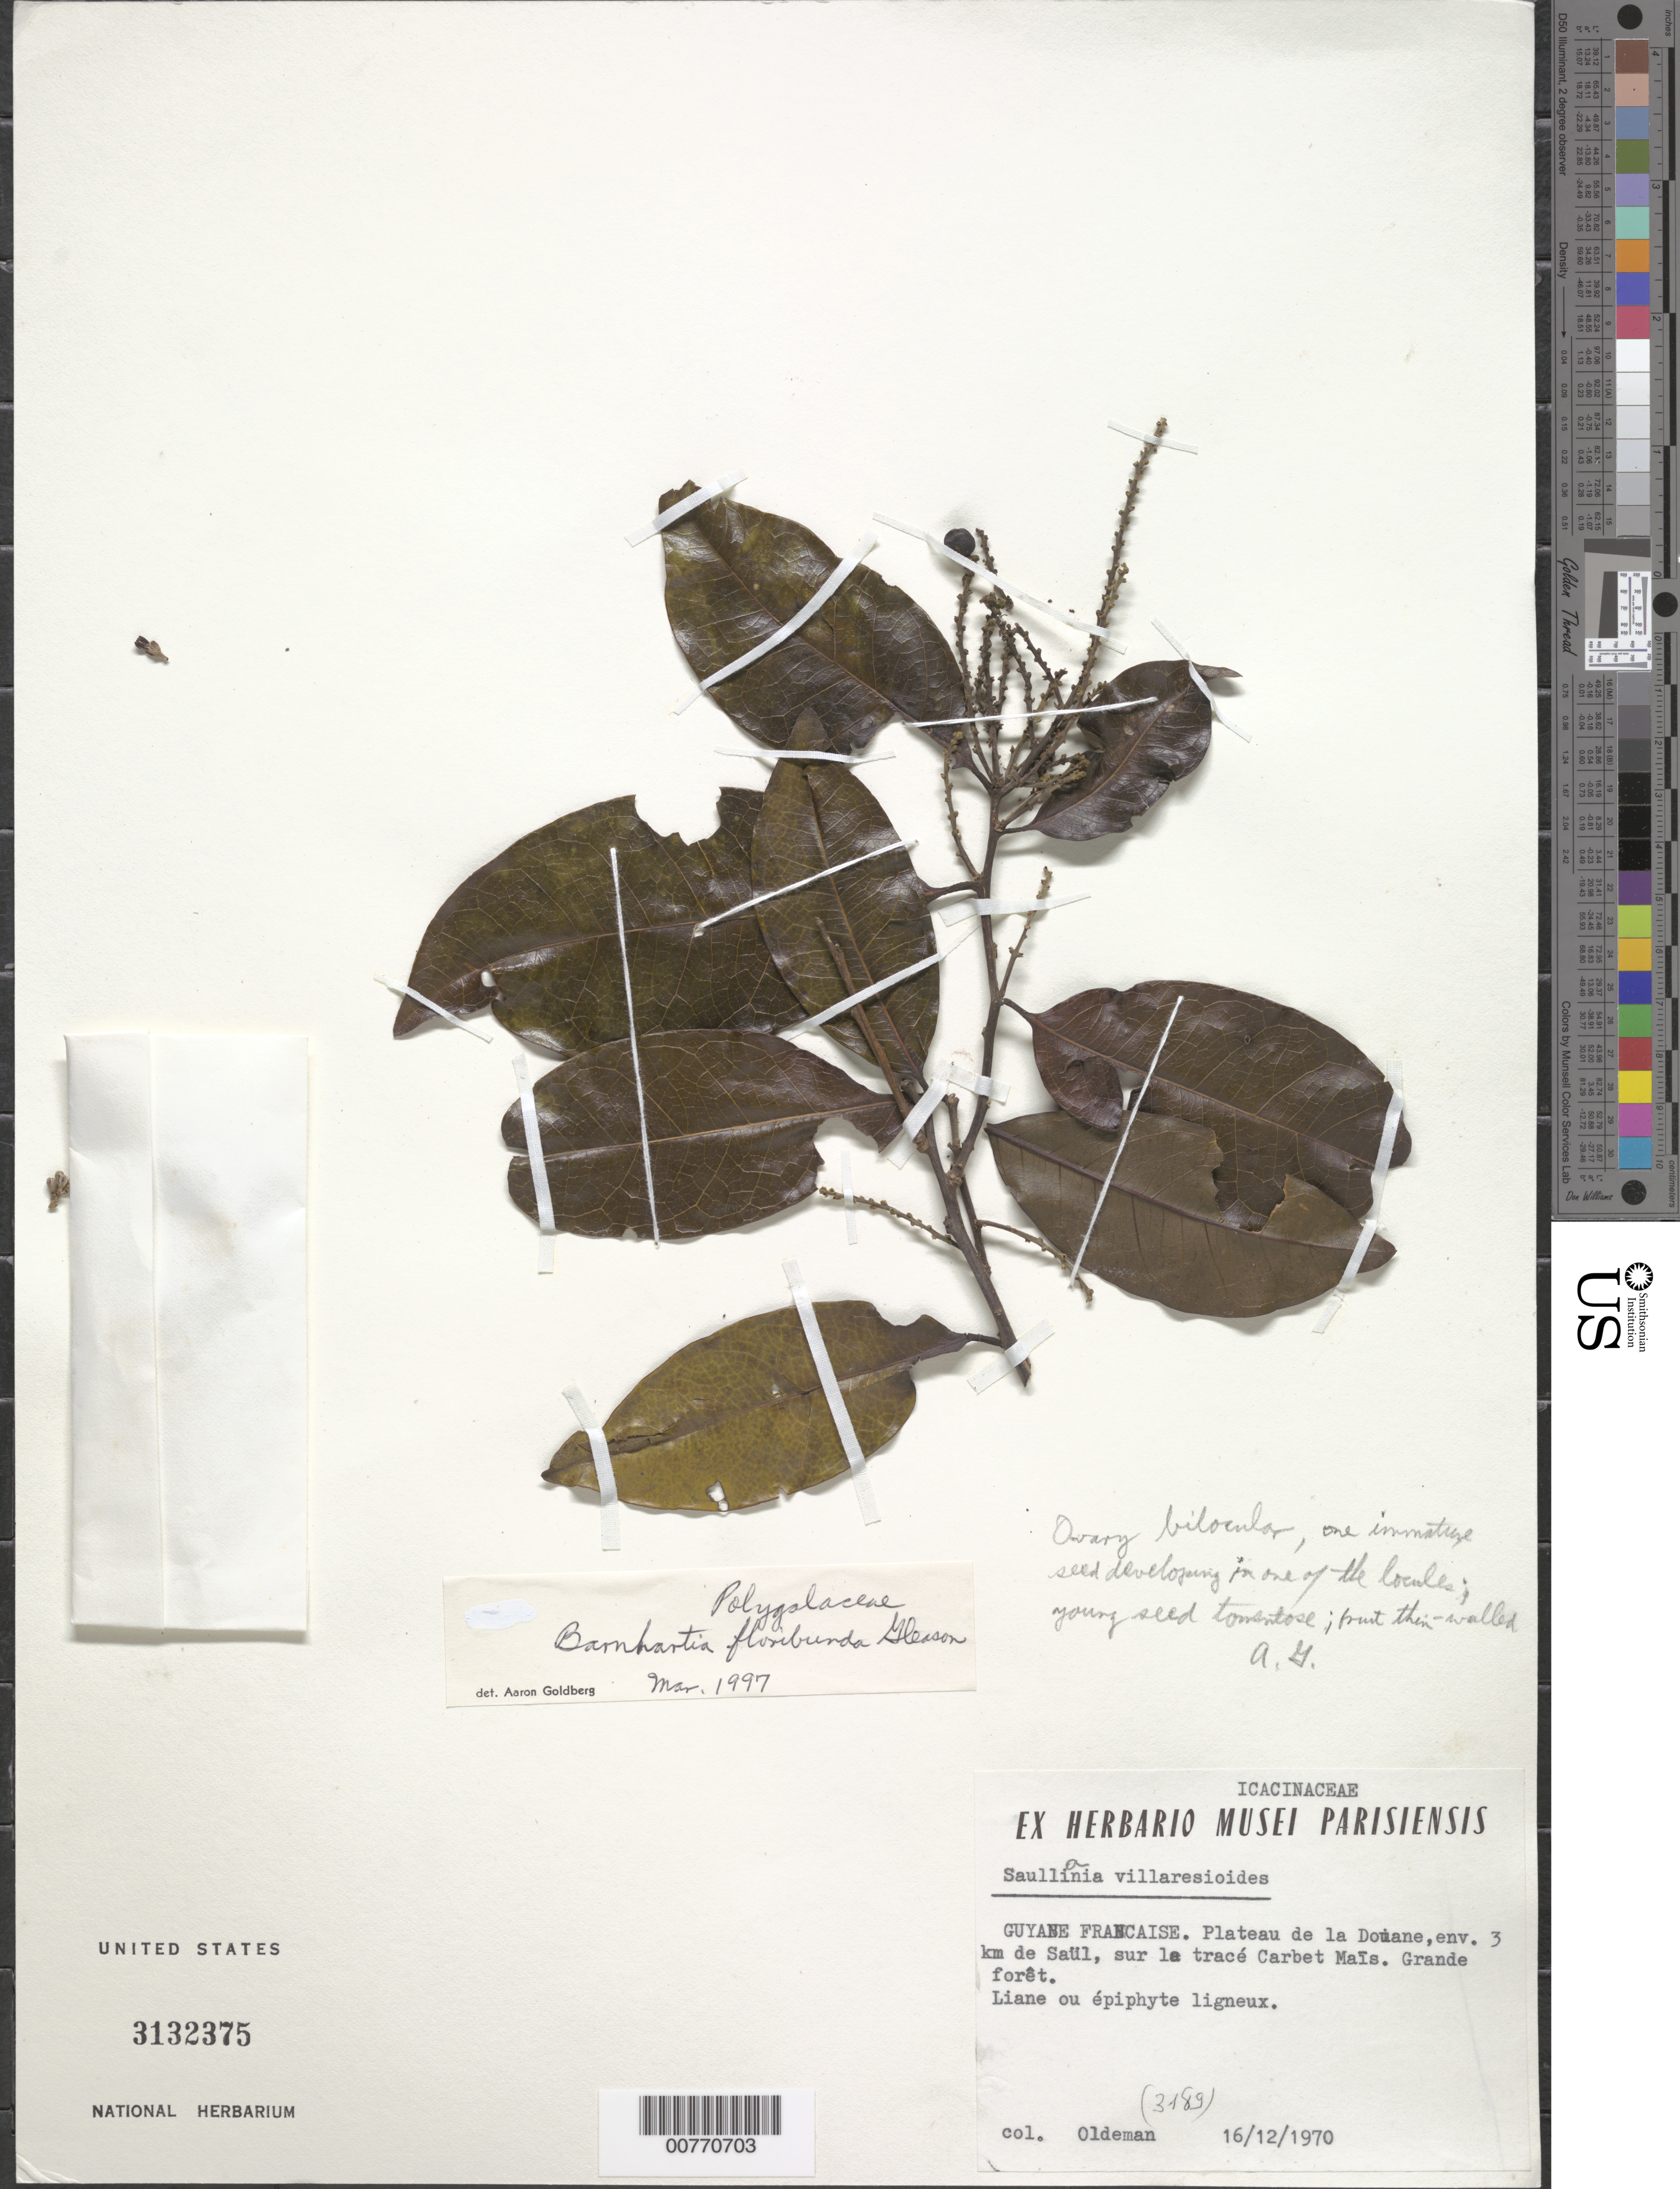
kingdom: Plantae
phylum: Tracheophyta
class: Magnoliopsida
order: Fabales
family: Polygalaceae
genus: Barnhartia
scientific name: Barnhartia floribunda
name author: Gleason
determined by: Goldberg, Aaron, (US), NMNH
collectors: R. Oldeman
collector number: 3189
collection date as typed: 16-Dec-70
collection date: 1970-12-16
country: French Guiana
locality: Plateau de la Douane, 3 km from Saül, near le trace Carbet Mais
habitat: Forest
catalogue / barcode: US 3132375